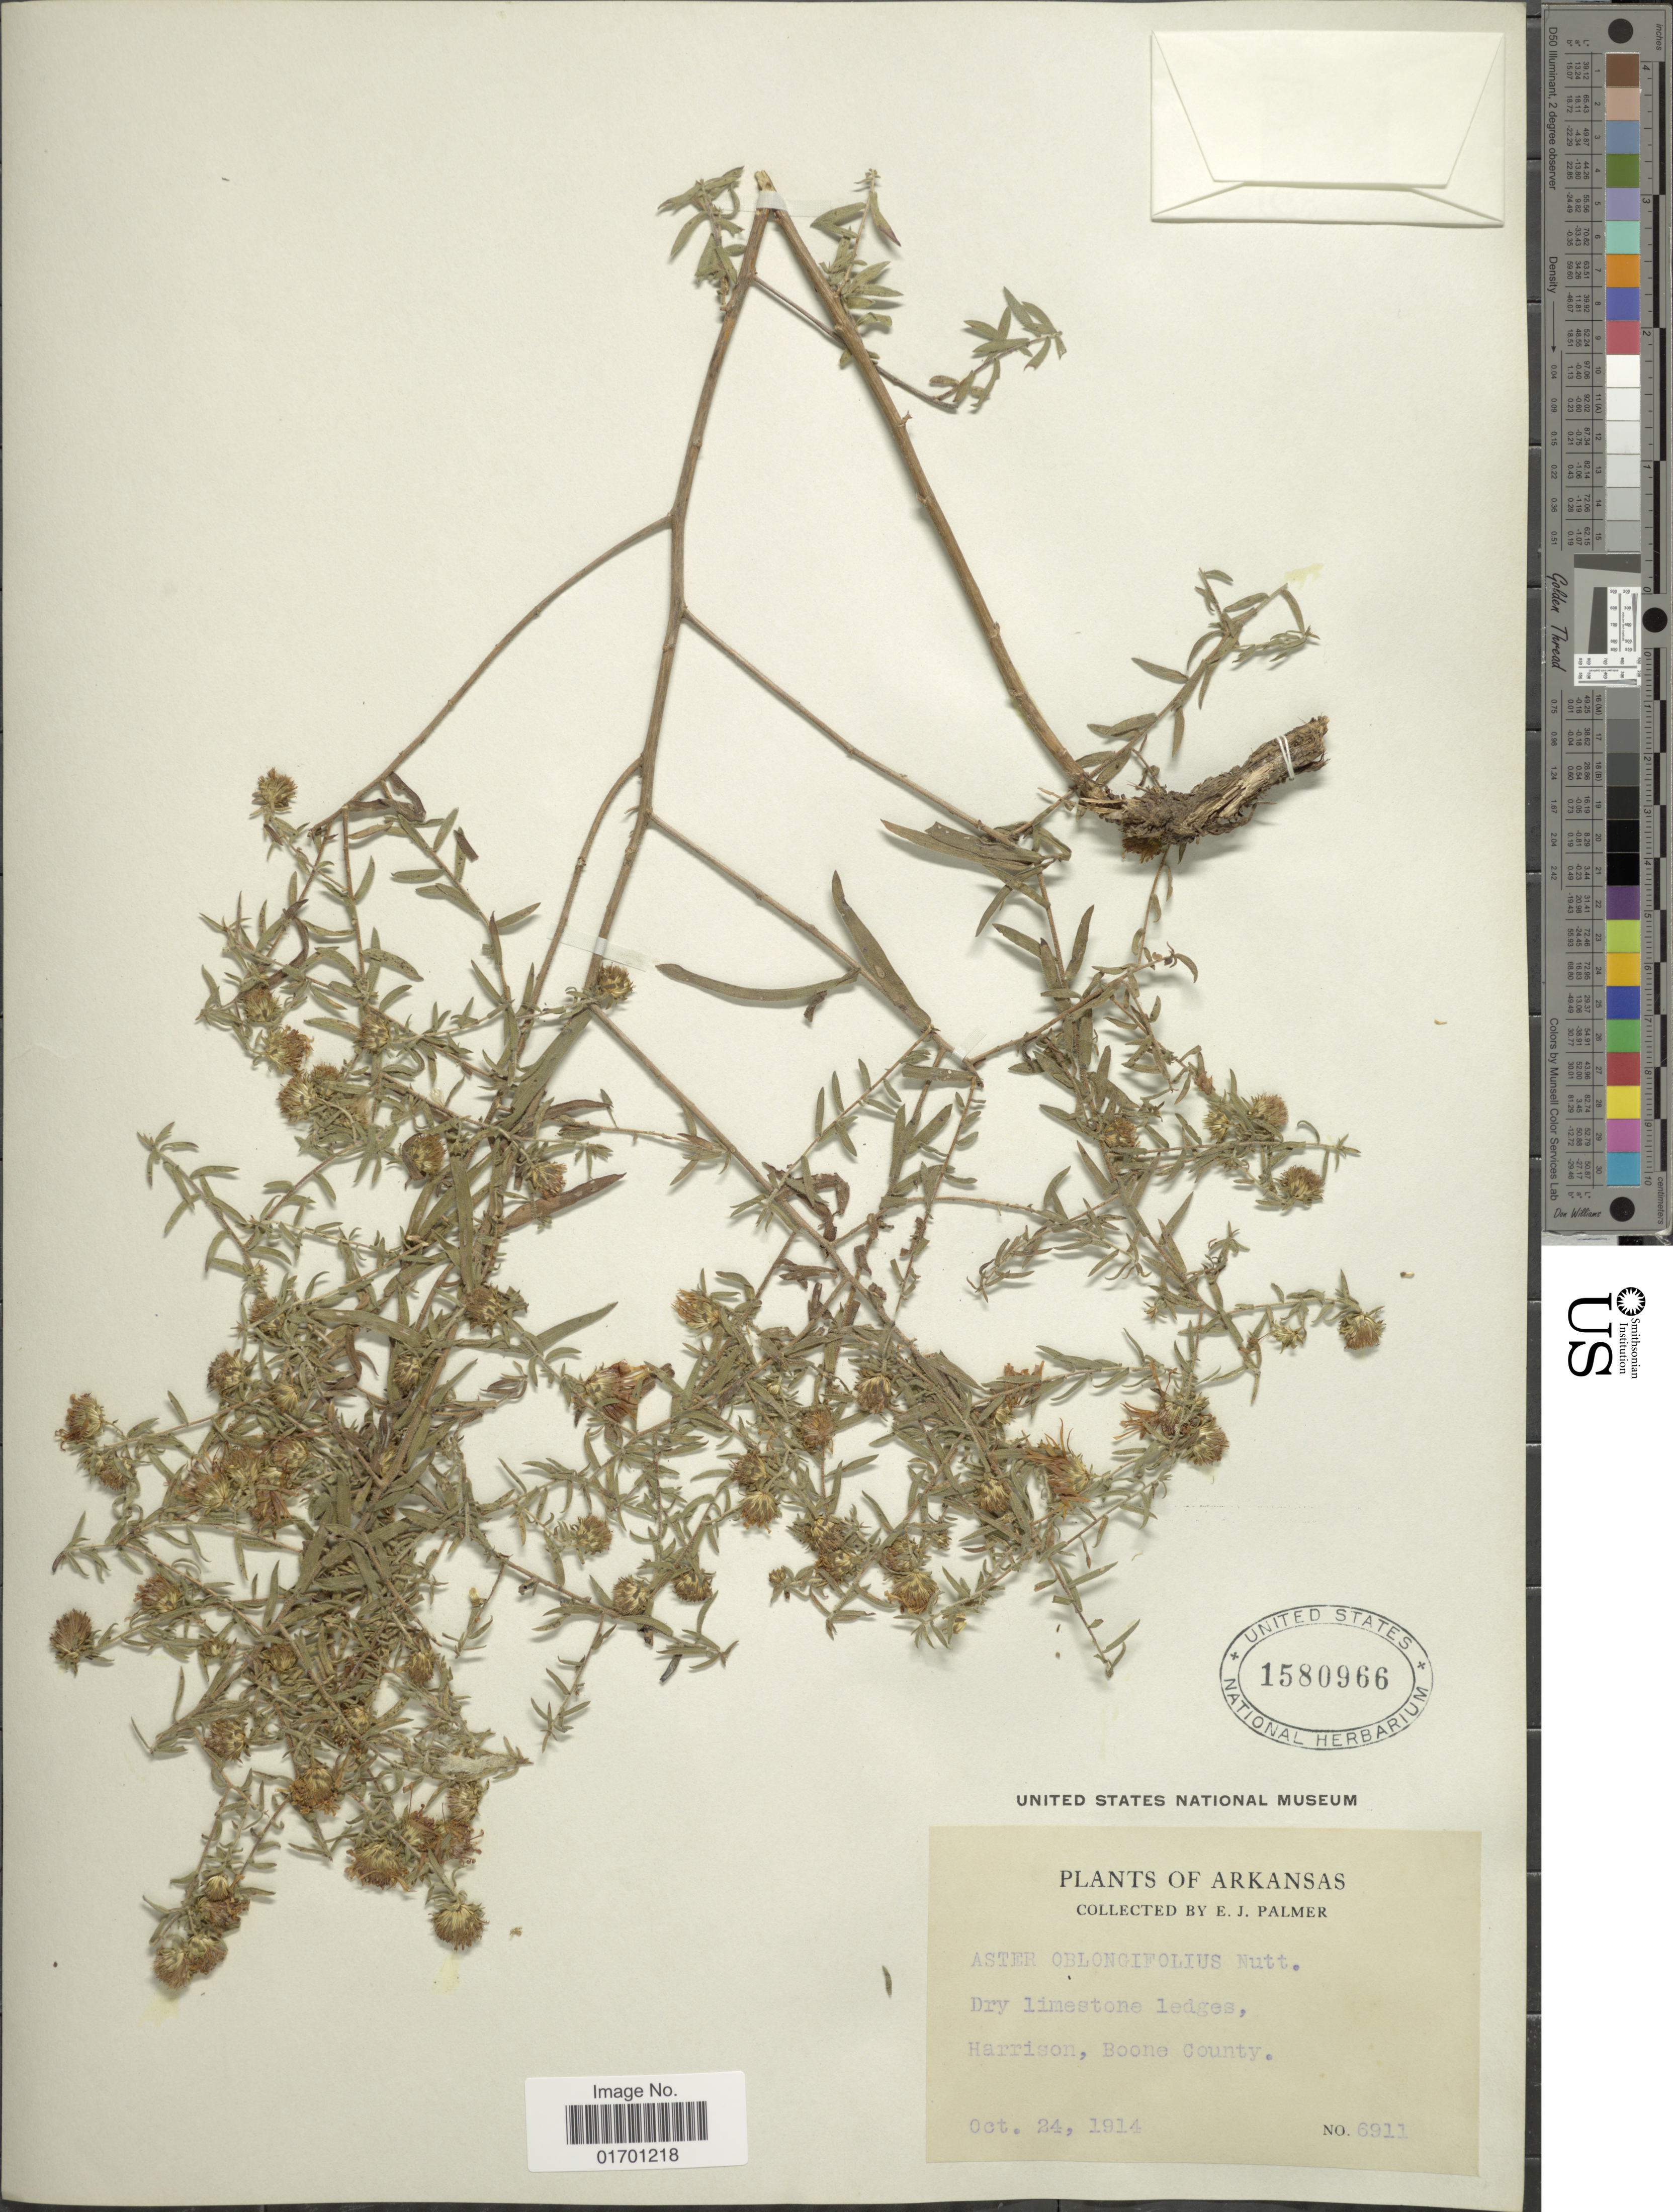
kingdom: Plantae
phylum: Tracheophyta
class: Magnoliopsida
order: Asterales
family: Asteraceae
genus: Symphyotrichum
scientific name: Symphyotrichum oblongifolium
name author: (Nutt.) G.L. Nesom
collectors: E. J. Palmer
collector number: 6911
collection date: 1914-10-24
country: United States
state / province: Arkansas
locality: Dry limestone ledges, Harrison, Boone County.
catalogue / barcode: US 1580966